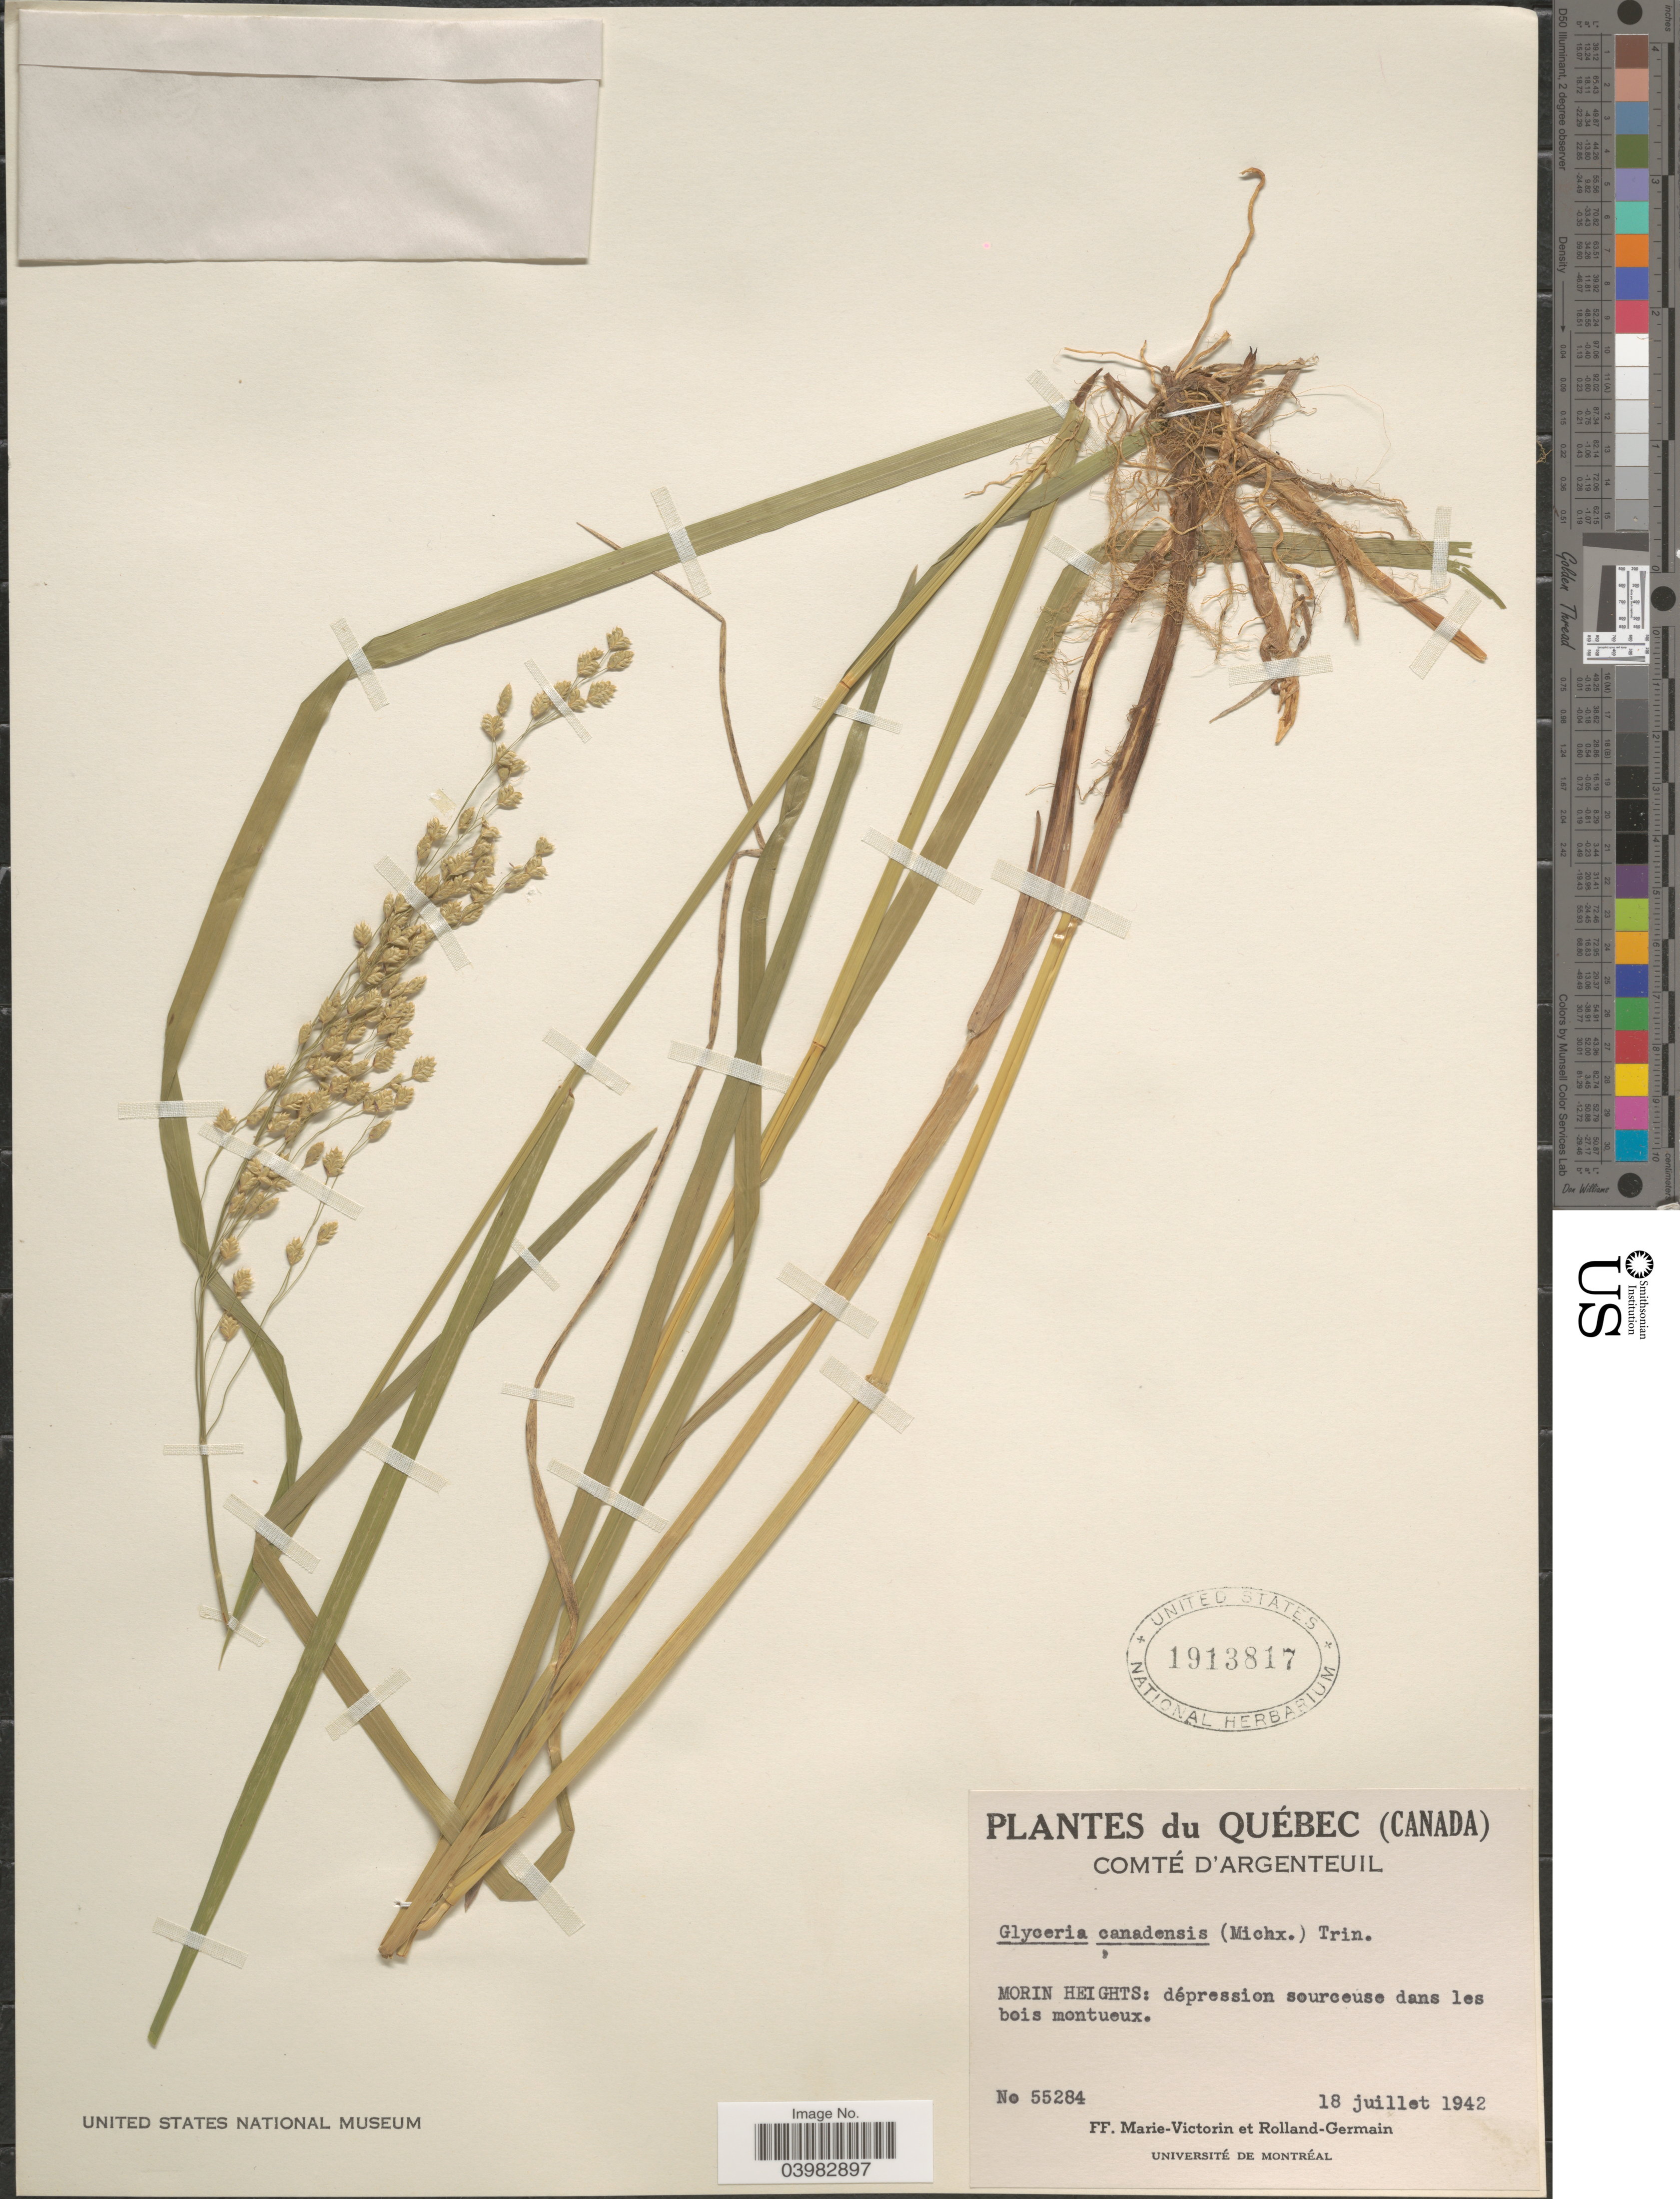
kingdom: Plantae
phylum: Tracheophyta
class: Liliopsida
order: Poales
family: Poaceae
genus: Glyceria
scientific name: Glyceria canadensis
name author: (Michx.) Trin.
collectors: F. Marie-Victorin & Rolland-Germain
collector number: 55284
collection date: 1942-07-18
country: Canada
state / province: Quebec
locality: Comté D'Argenteuil. Morin Heights.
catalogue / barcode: US 1913817